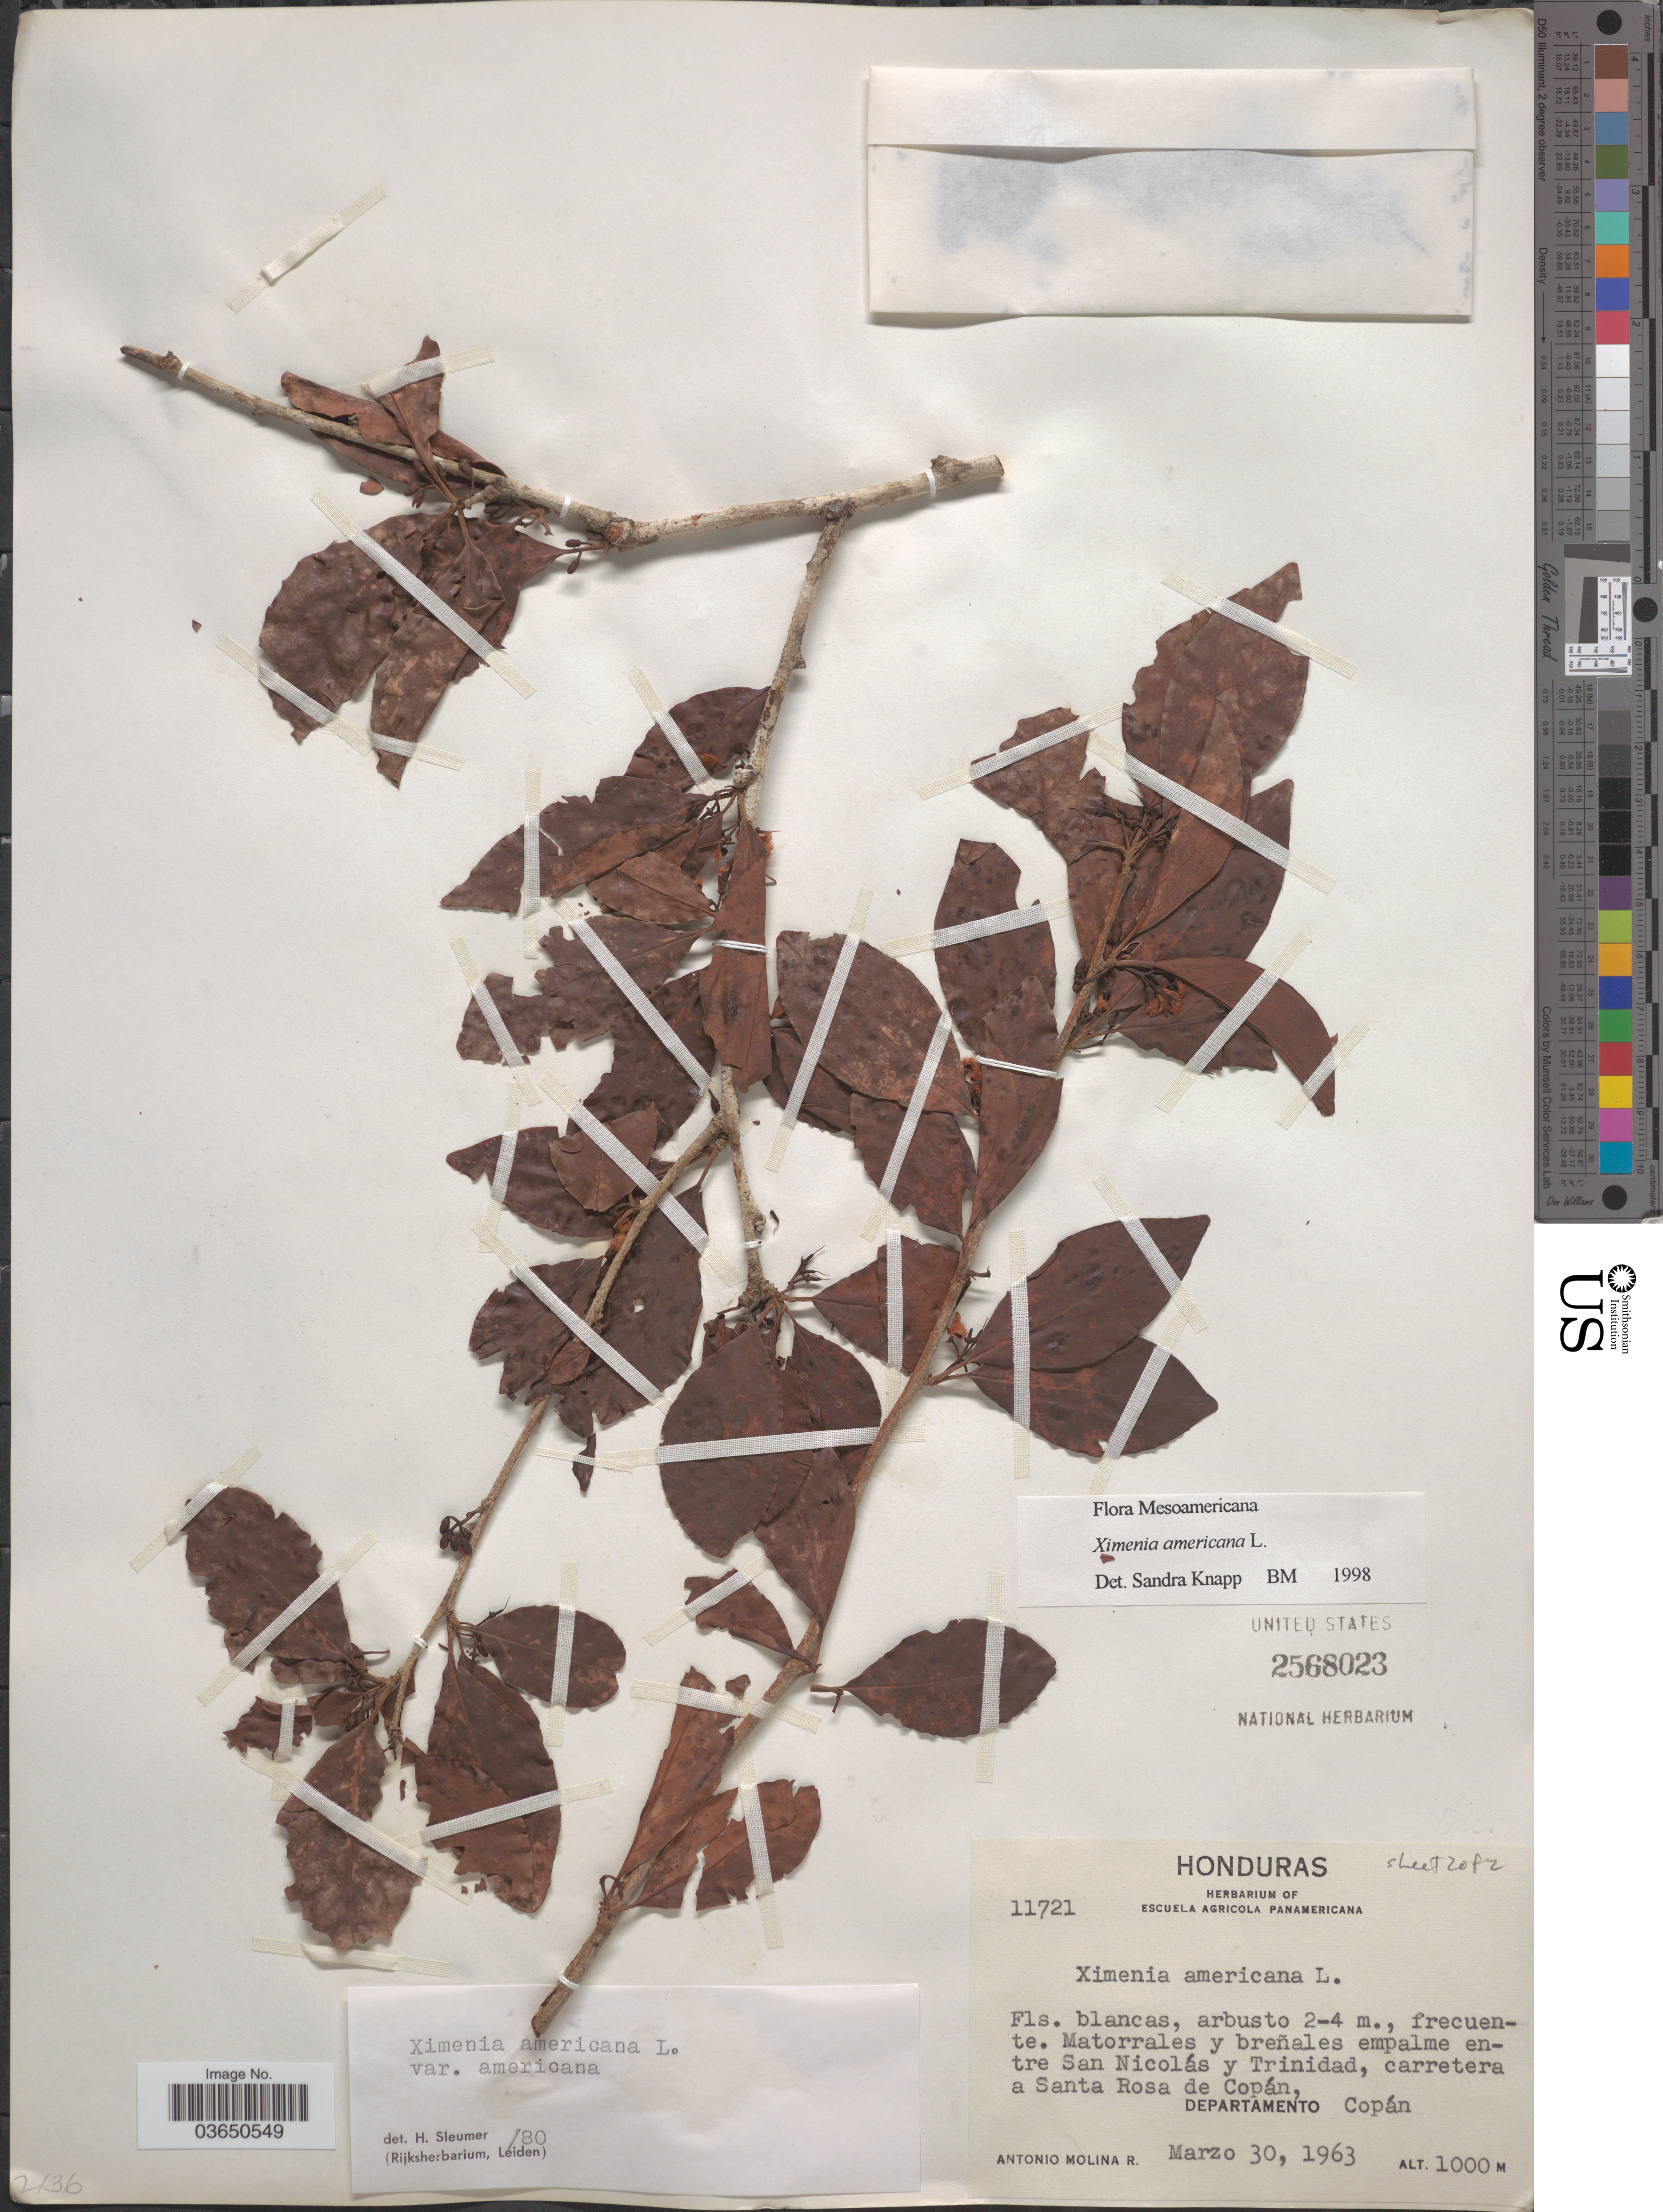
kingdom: Plantae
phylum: Tracheophyta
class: Magnoliopsida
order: Santalales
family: Ximeniaceae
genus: Ximenia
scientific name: Ximenia americana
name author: L.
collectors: A. Molina R.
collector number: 11721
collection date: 1963-03-30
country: Honduras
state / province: Copán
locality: Matorrales y breñales empalme entre San Nicolás y Trinidad, carretera a Santa Rosa de Copán, Departamento Copán.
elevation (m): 1000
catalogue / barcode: US 2568023